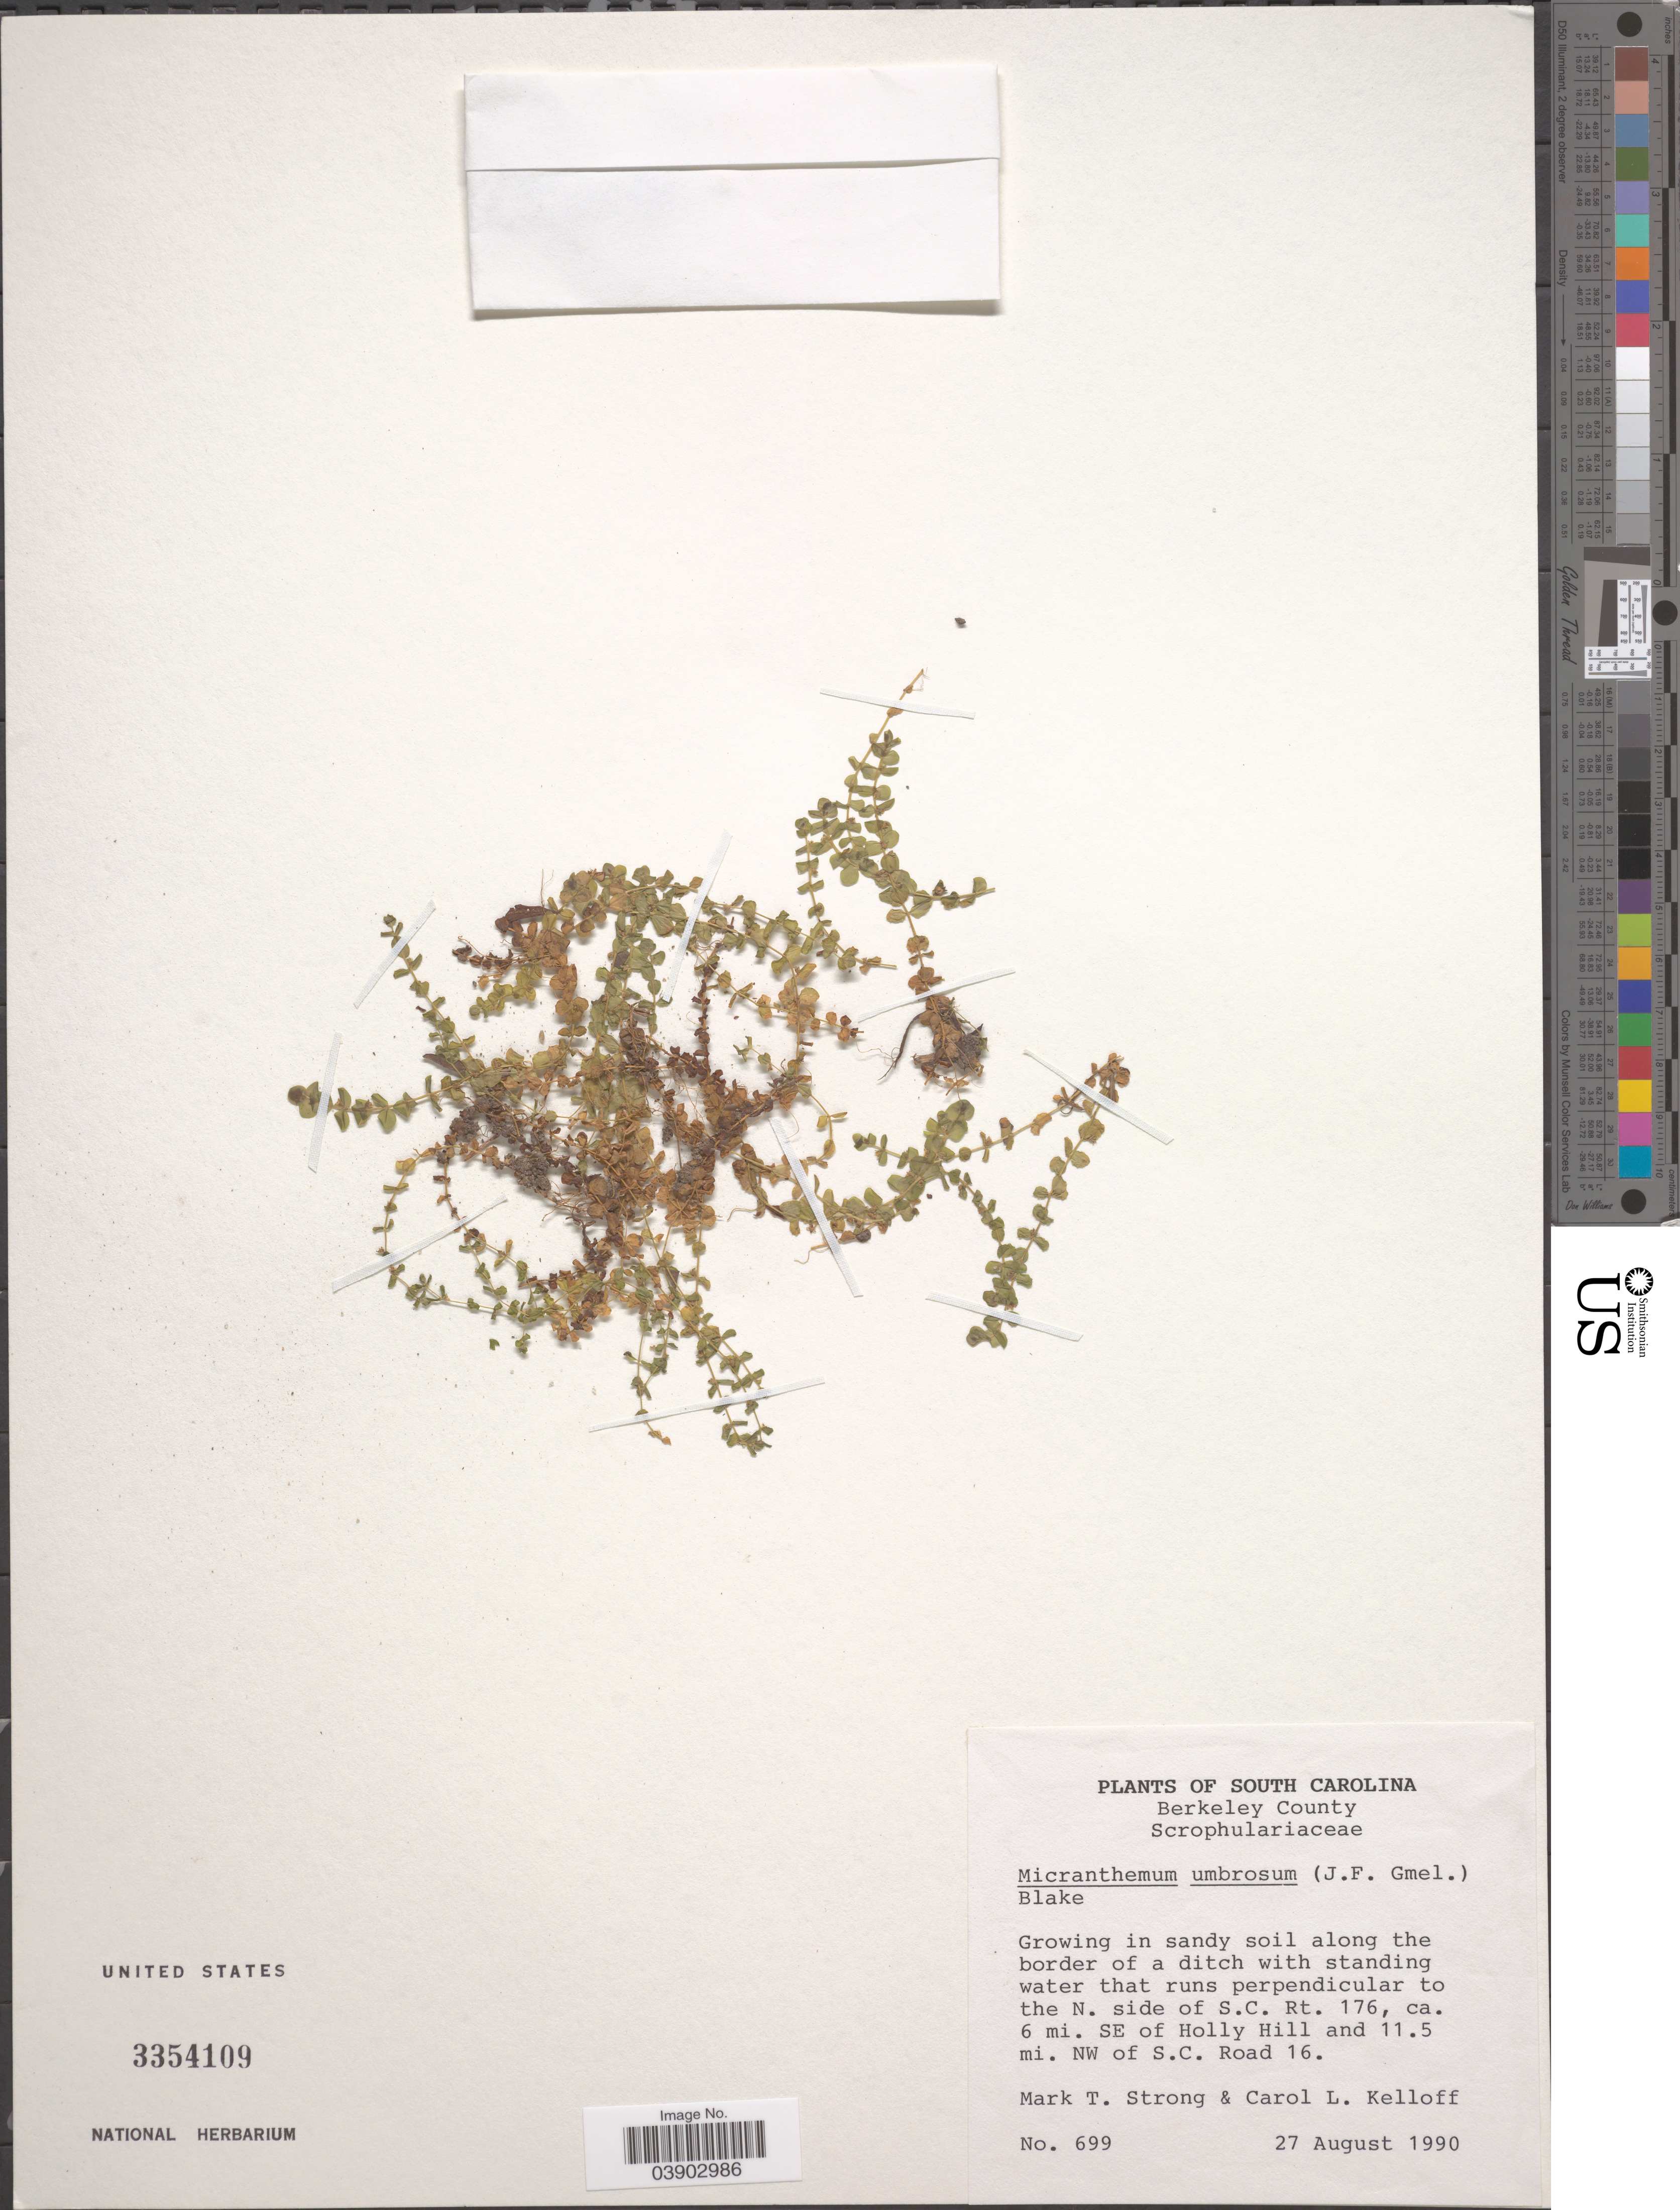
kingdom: Plantae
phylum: Tracheophyta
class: Magnoliopsida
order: Lamiales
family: Linderniaceae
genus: Micranthemum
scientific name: Micranthemum umbrosum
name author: (J.F. Gmel.) S.F. Blake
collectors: M. T. Strong & C. L. Kelloff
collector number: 699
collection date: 1990-08-27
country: United States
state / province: South Carolina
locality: Berkeley County. The N. side of S.C. Rt. 176, ca. 6 mi. SE of Holly Hill and 11.5 mi. NW of S.C. Road 16.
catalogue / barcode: US 3354109